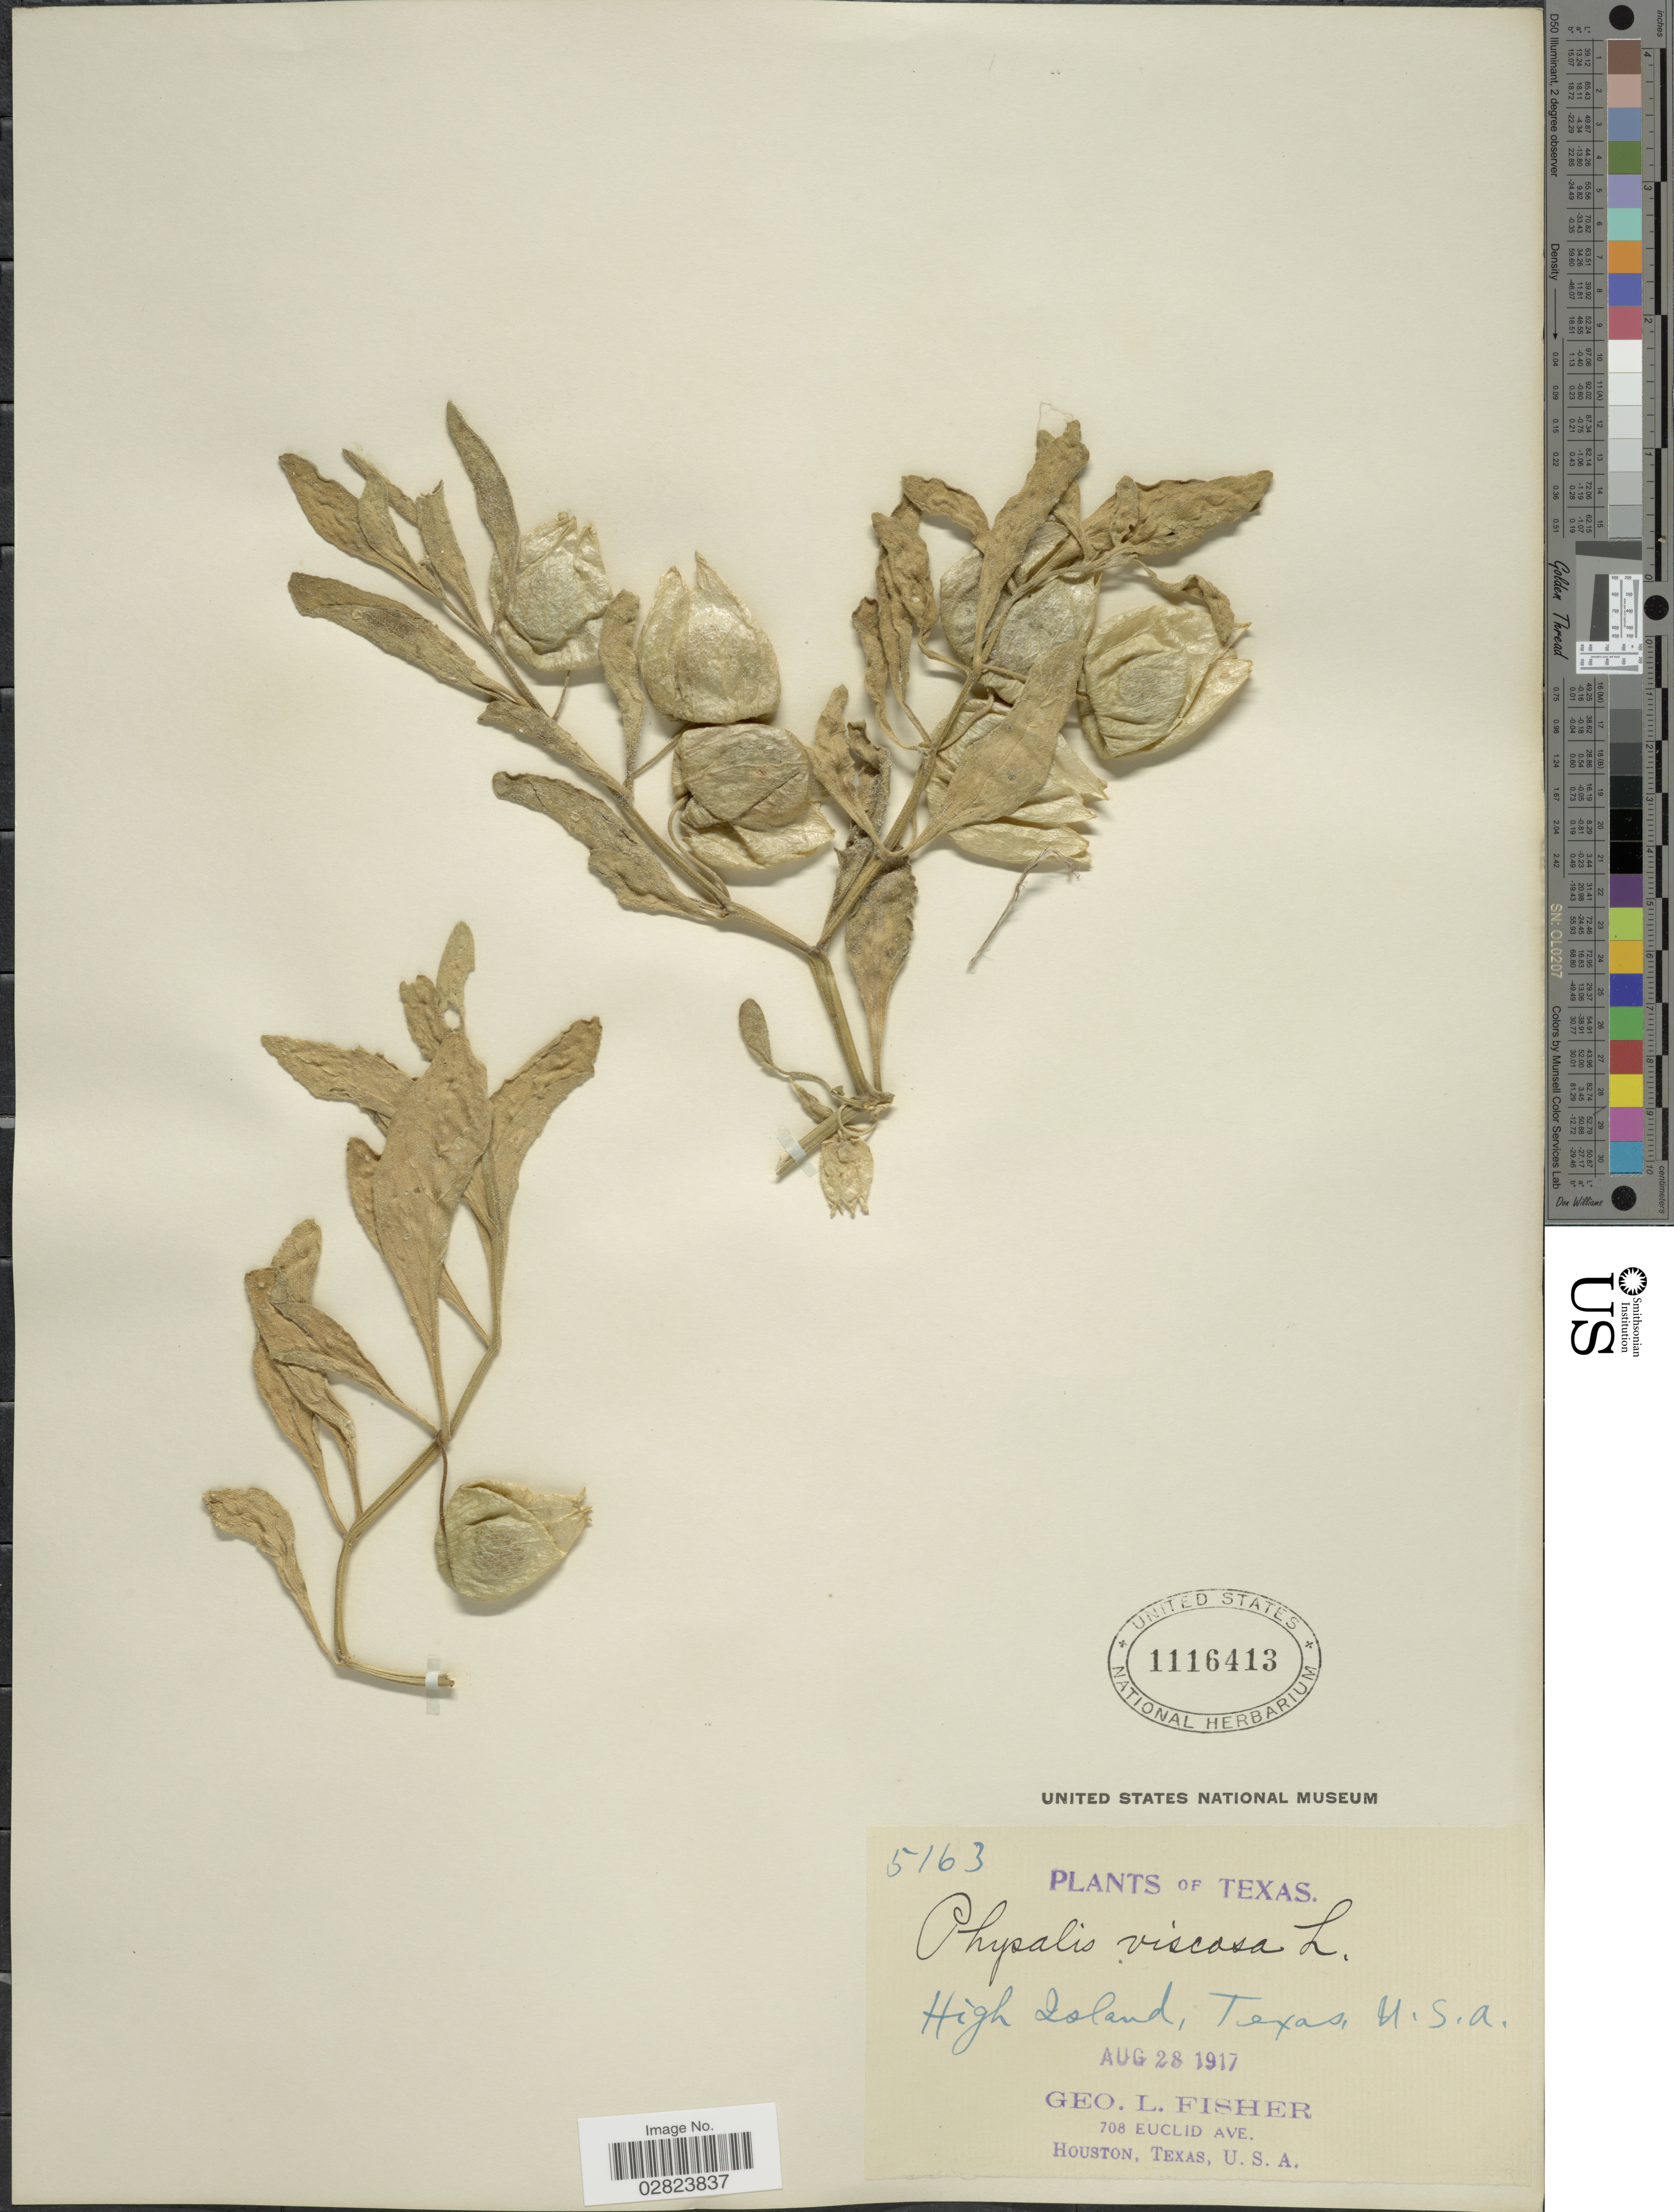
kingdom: Plantae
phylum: Tracheophyta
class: Magnoliopsida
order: Solanales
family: Solanaceae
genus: Physalis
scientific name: Physalis maritima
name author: M.A. Curtis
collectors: G. L. Fisher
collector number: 5163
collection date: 1917-08-28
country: United States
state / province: Texas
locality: High Island.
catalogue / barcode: US 1116413